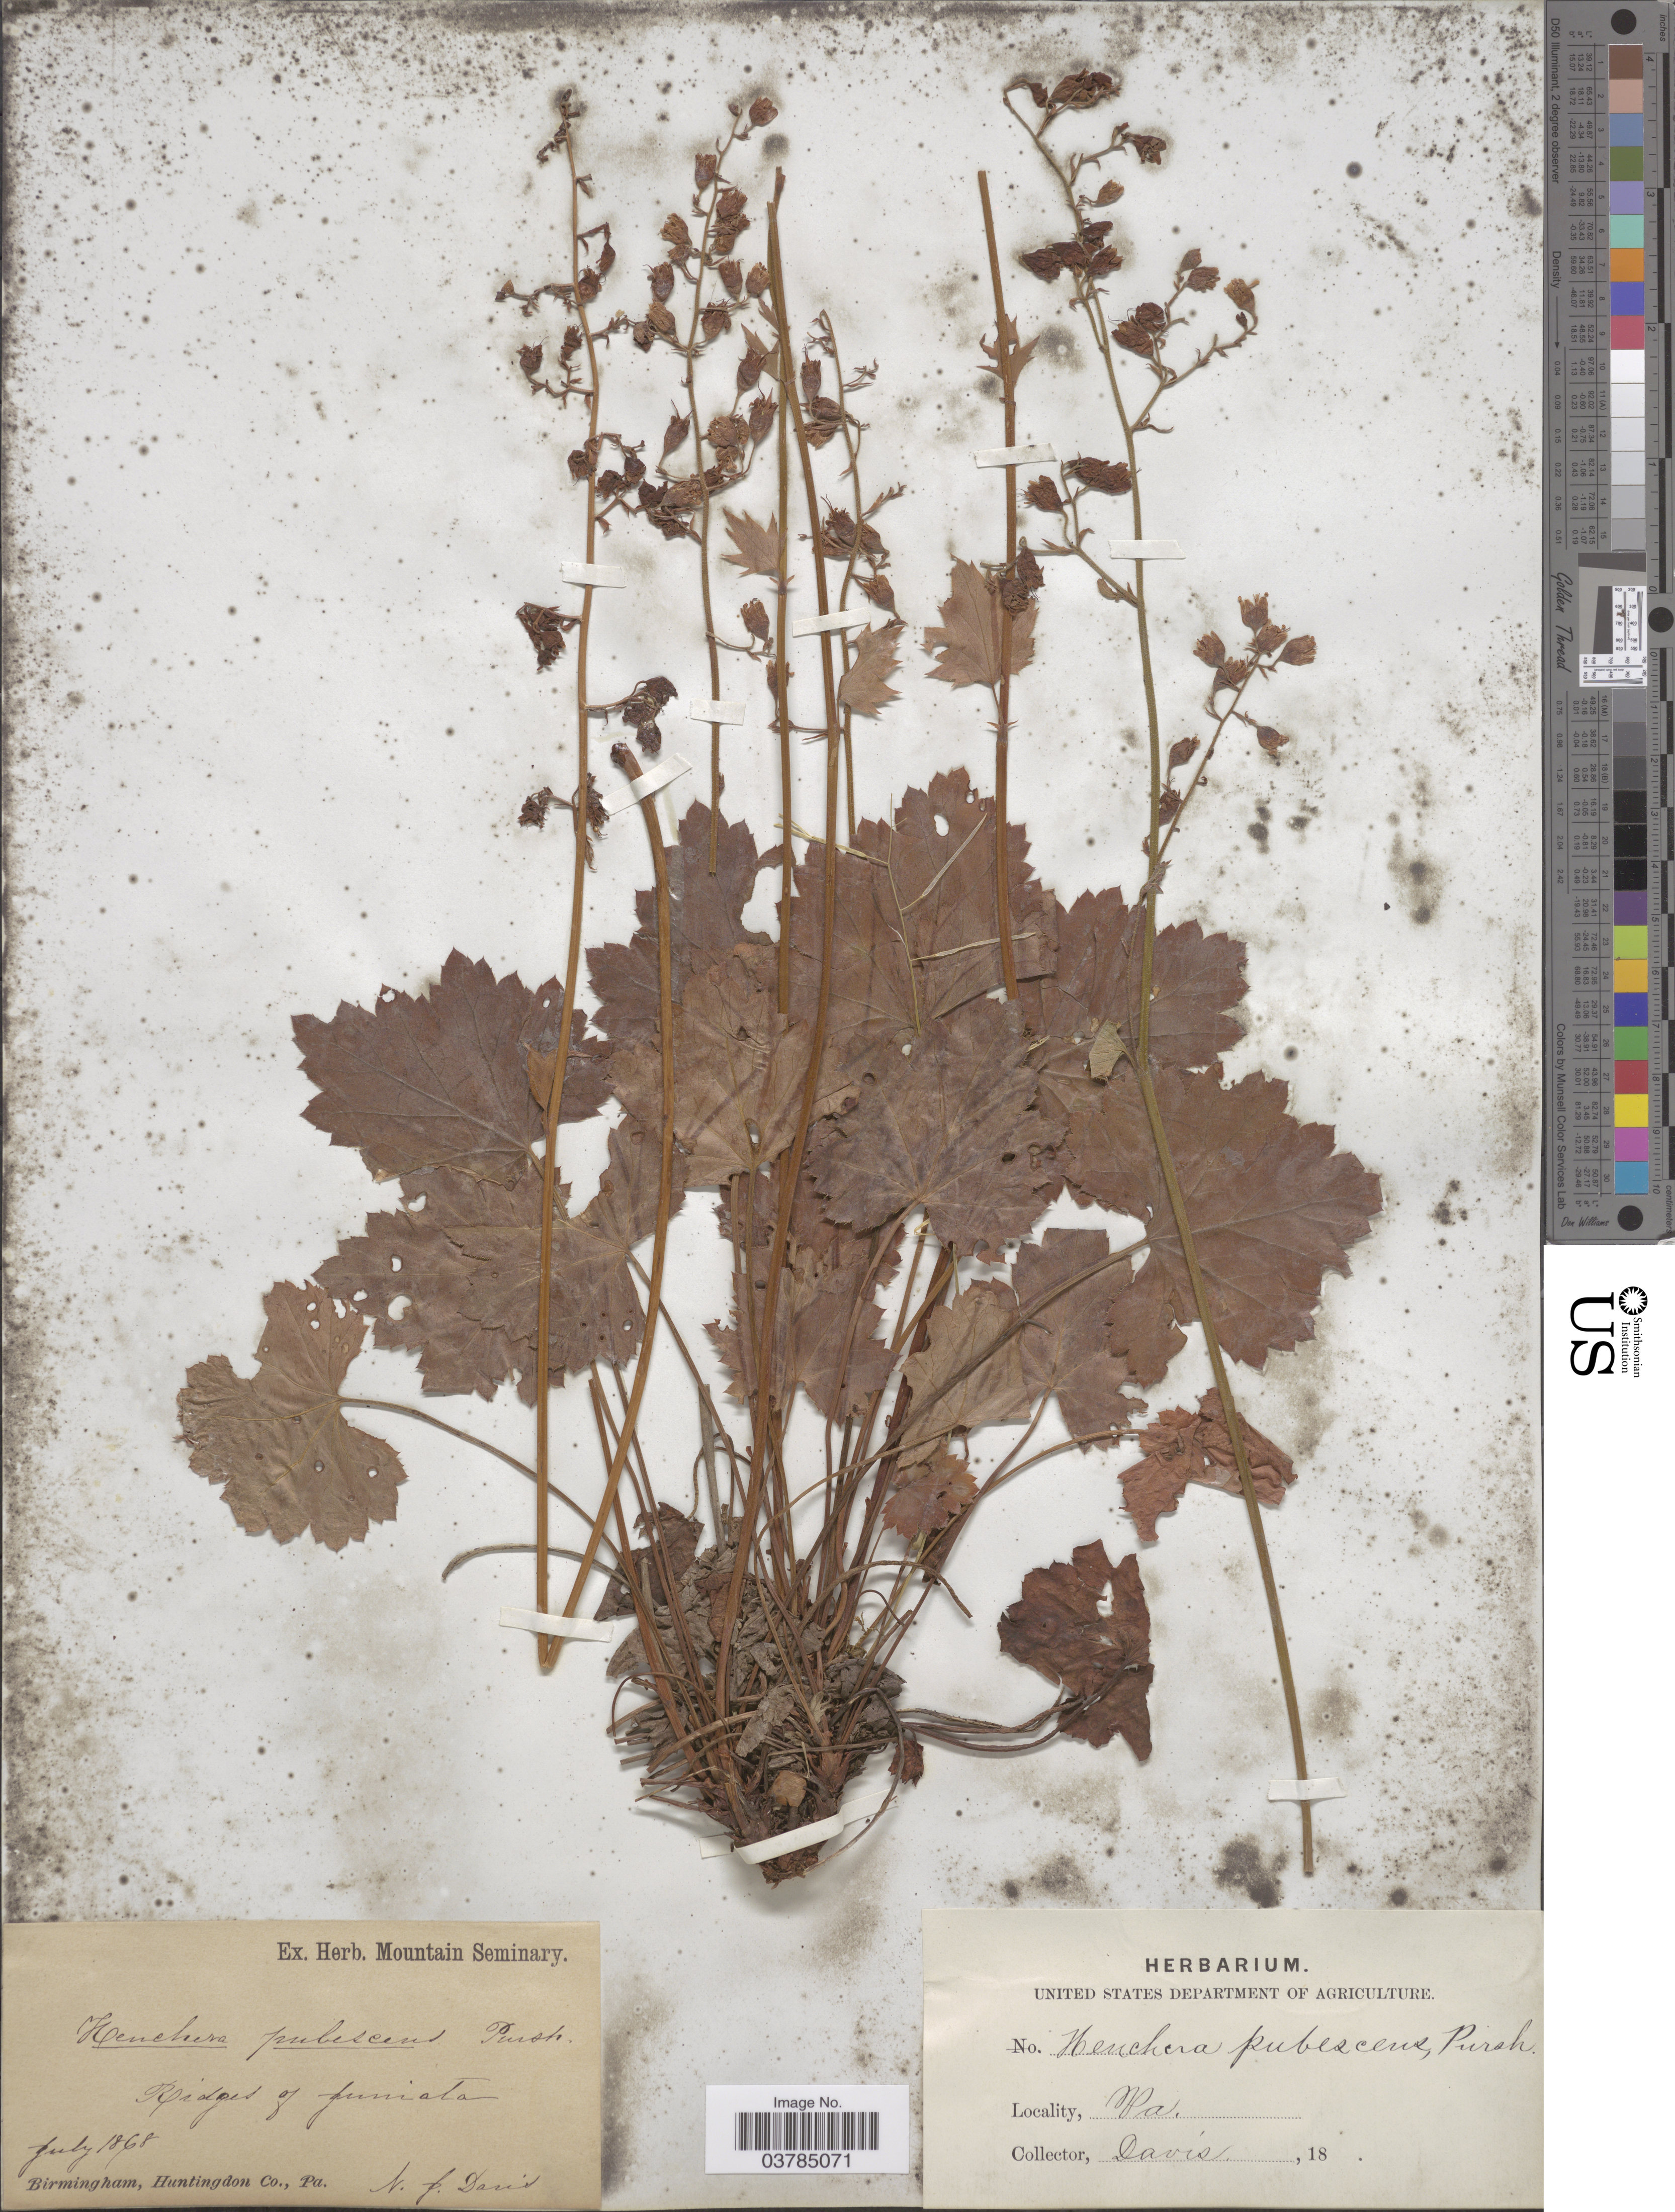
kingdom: Plantae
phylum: Tracheophyta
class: Magnoliopsida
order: Saxifragales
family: Saxifragaceae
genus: Heuchera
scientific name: Heuchera pubescens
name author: Pursh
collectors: N. Davis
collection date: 1868-07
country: United States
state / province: Pennsylvania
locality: Birmingham, Huntingdon Co.